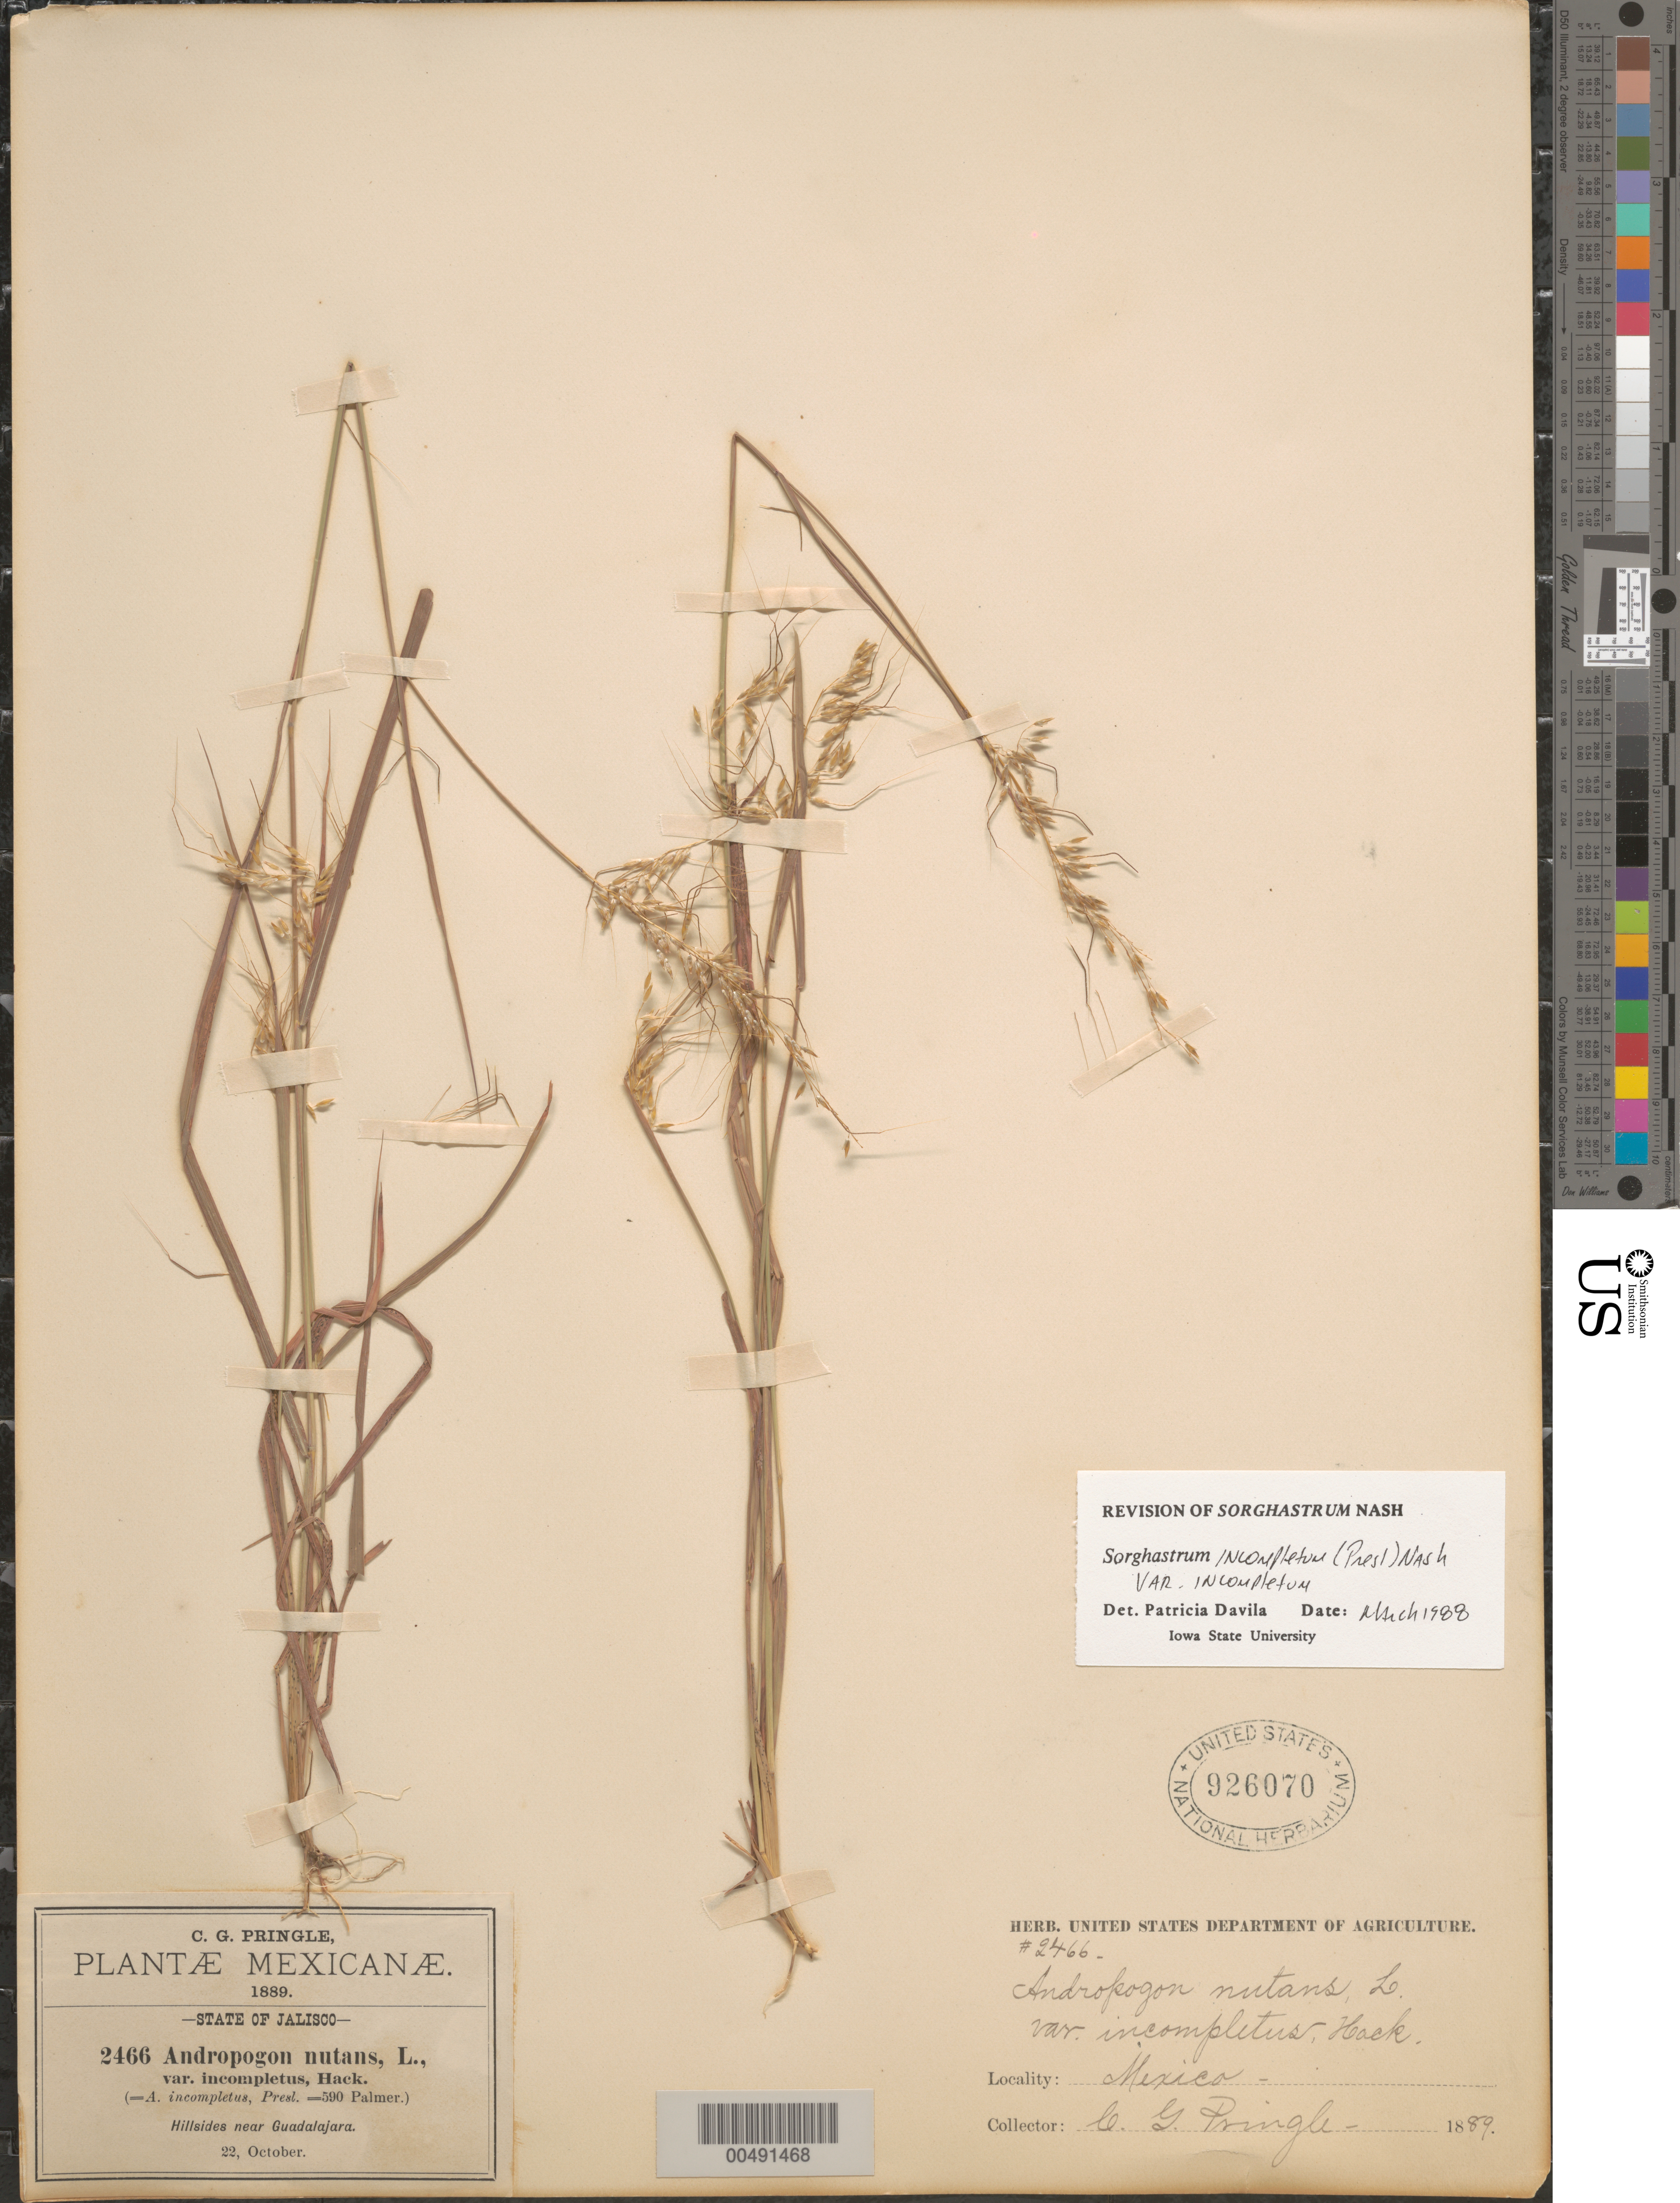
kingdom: Plantae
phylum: Tracheophyta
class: Liliopsida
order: Poales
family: Poaceae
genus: Sorghastrum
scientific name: Sorghastrum incompletum var. incompletum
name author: (J. Presl) Nash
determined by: Dávila, P. D.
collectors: C. G. Pringle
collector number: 2466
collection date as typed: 22 Oct 1889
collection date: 1889-10-22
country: Mexico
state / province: Jalisco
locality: Near Guadalajara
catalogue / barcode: US 926070